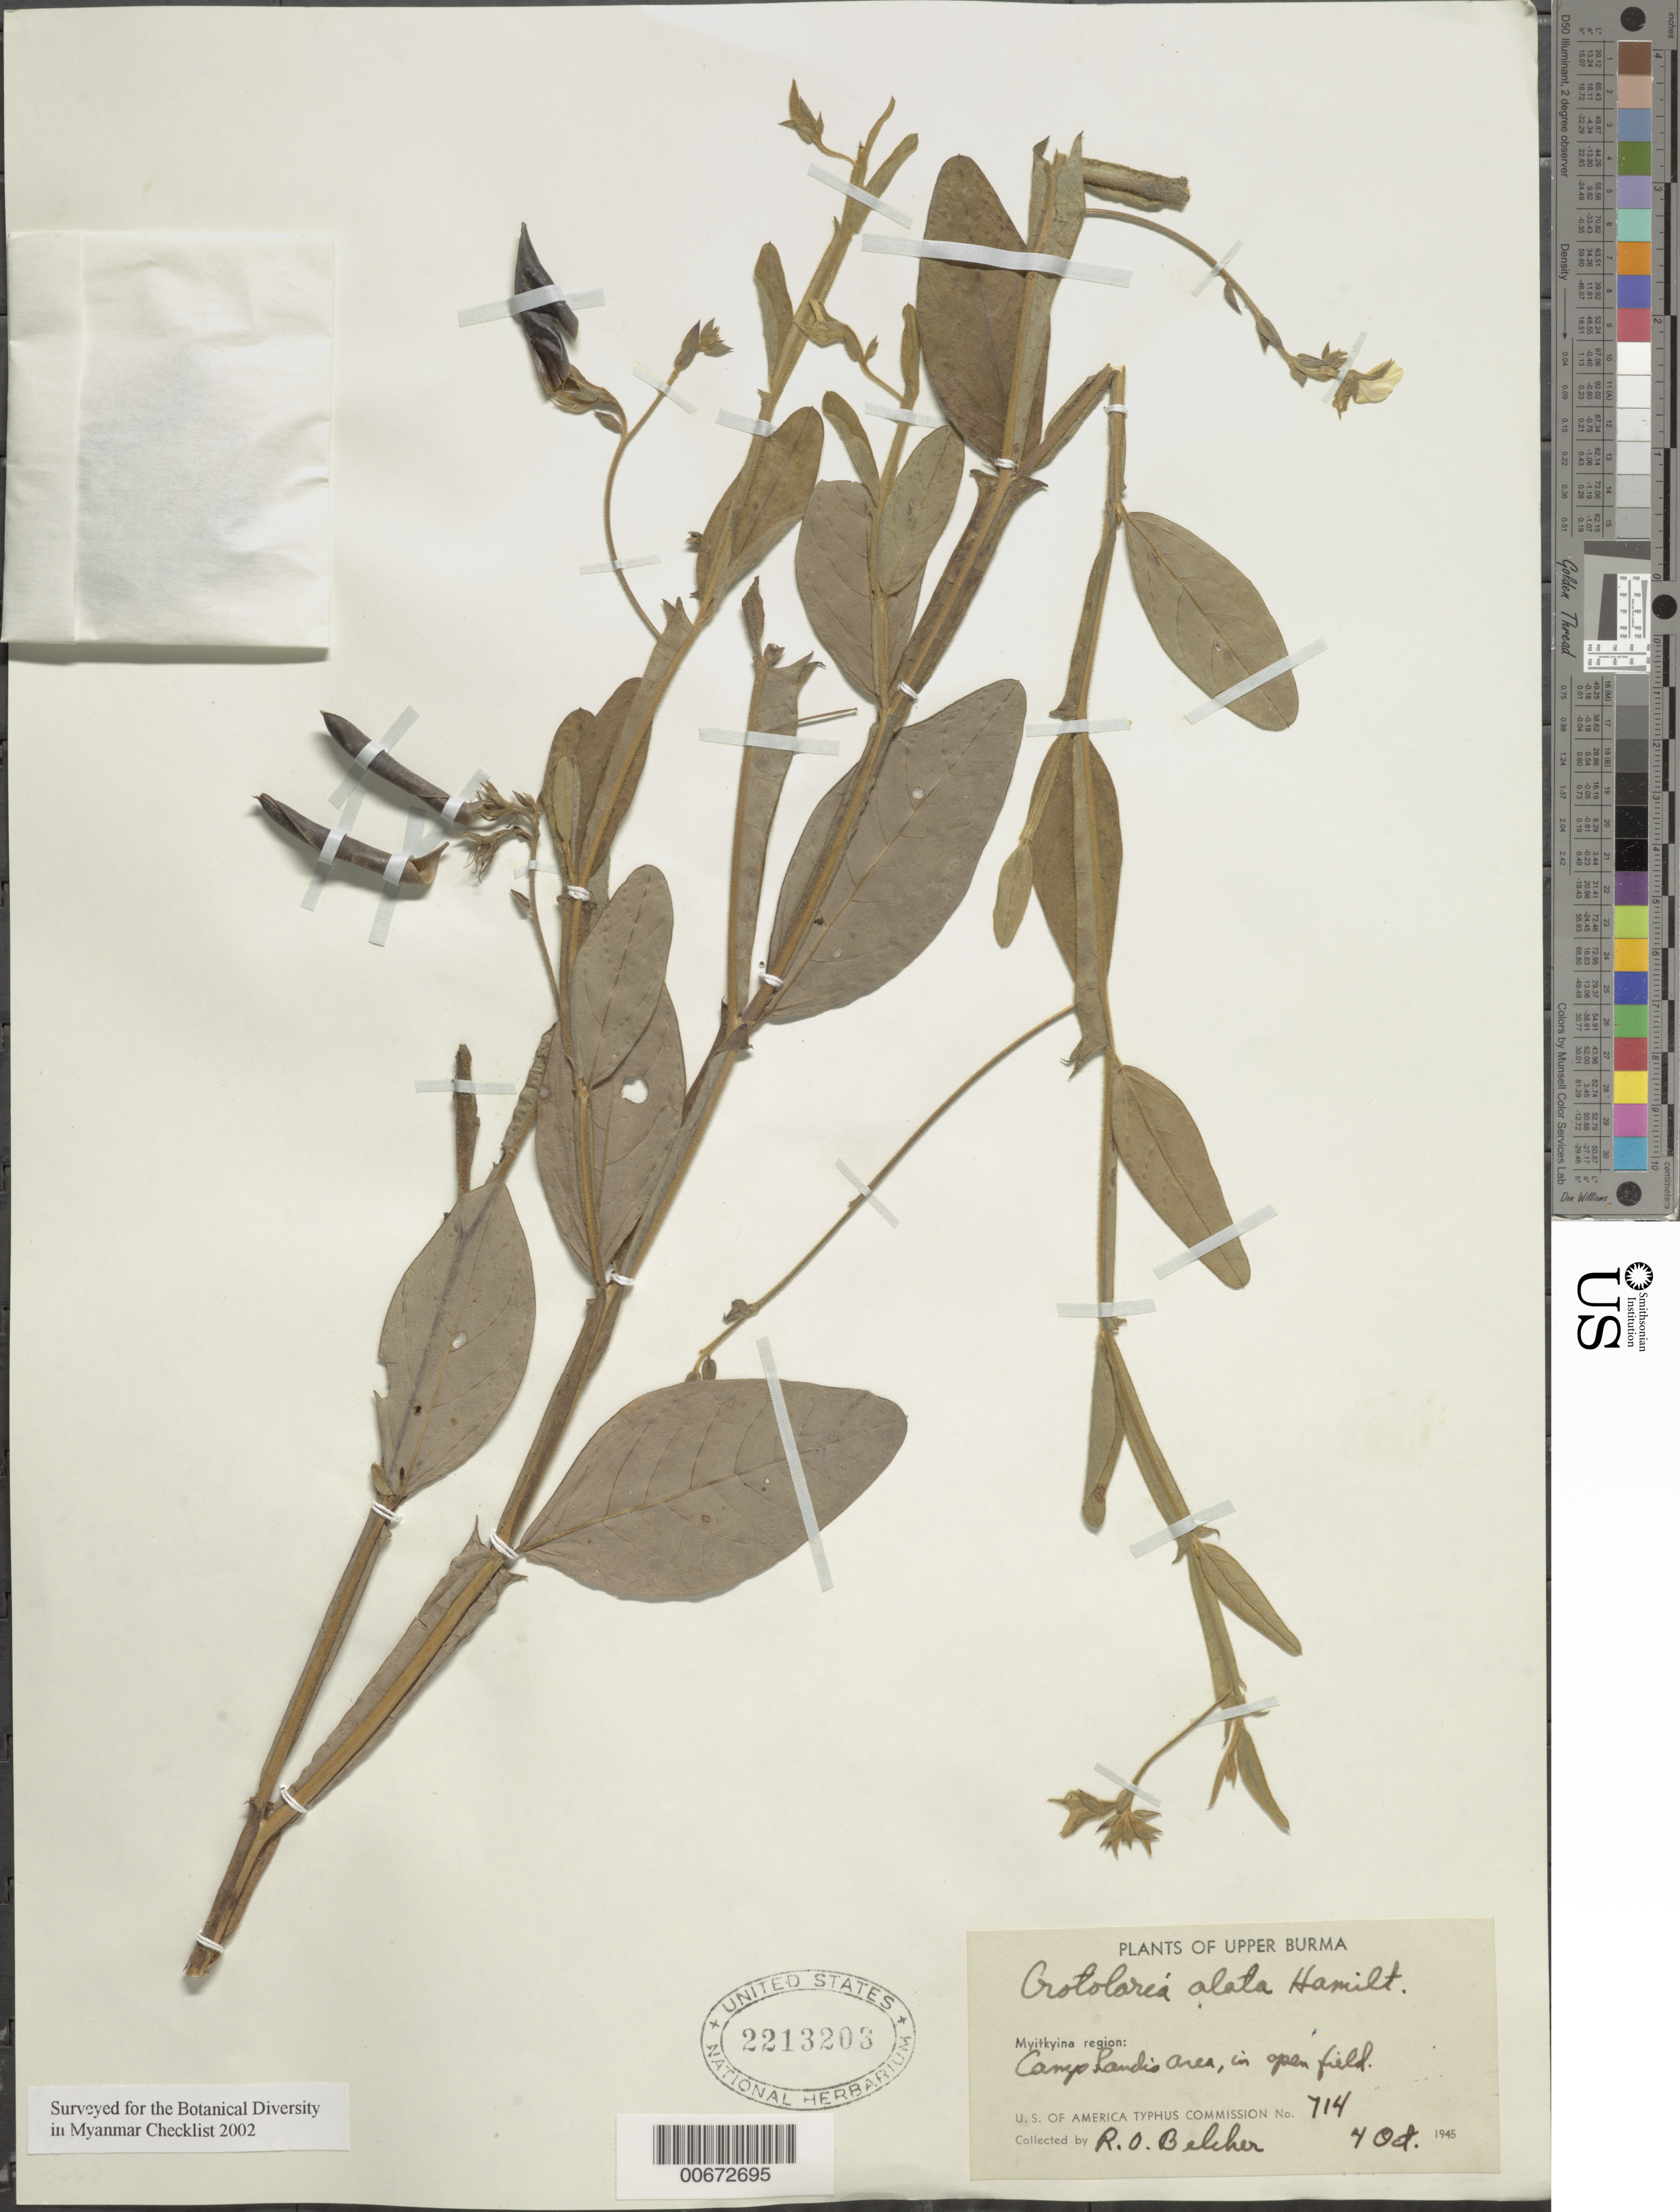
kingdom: Plantae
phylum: Tracheophyta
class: Magnoliopsida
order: Fabales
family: Fabaceae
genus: Crotalaria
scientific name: Crotalaria alata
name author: Buch.-Ham. ex D. Don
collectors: R. Belcher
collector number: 714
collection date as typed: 04 Oct 1945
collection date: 1945-10-04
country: Myanmar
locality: Upper Burma, Myitkyina region, Camp Landis area.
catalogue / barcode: US 2213203